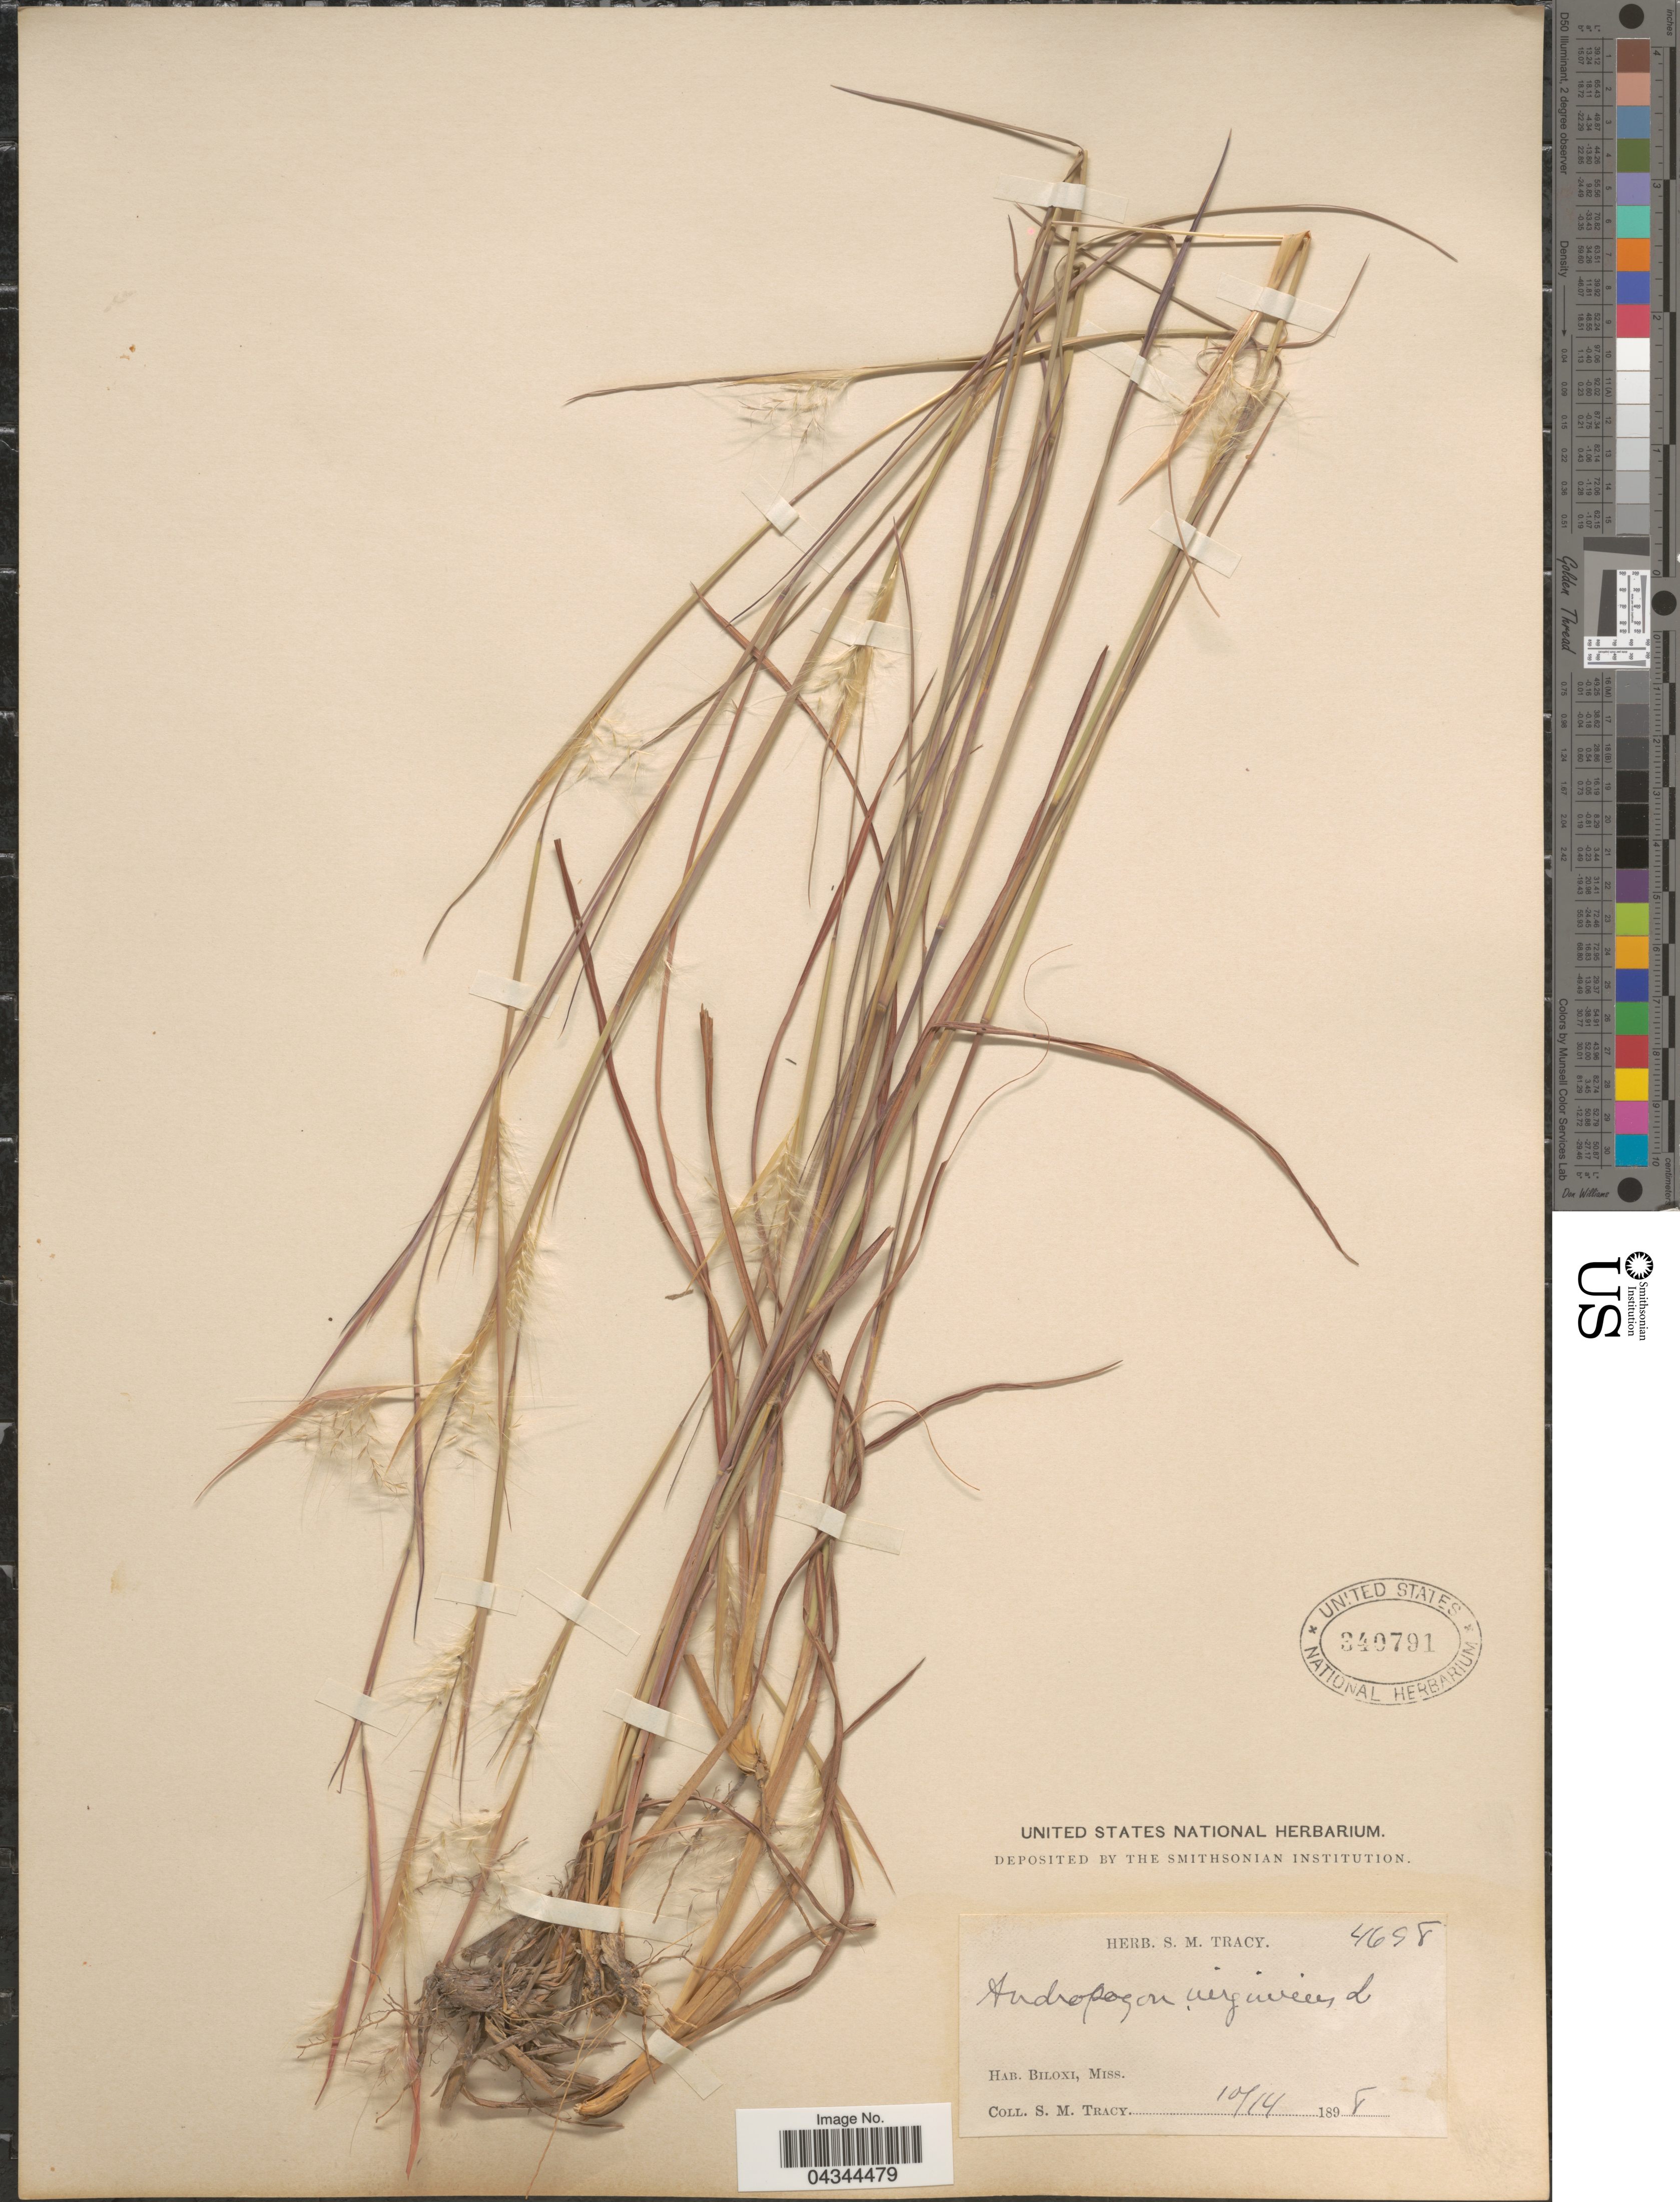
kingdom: Plantae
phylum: Tracheophyta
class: Liliopsida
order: Poales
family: Poaceae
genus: Andropogon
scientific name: Andropogon virginicus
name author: L.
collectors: S. M. Tracy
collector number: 4698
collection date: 1898-10-14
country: United States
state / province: Mississippi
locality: Biloxi.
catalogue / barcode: US 340791